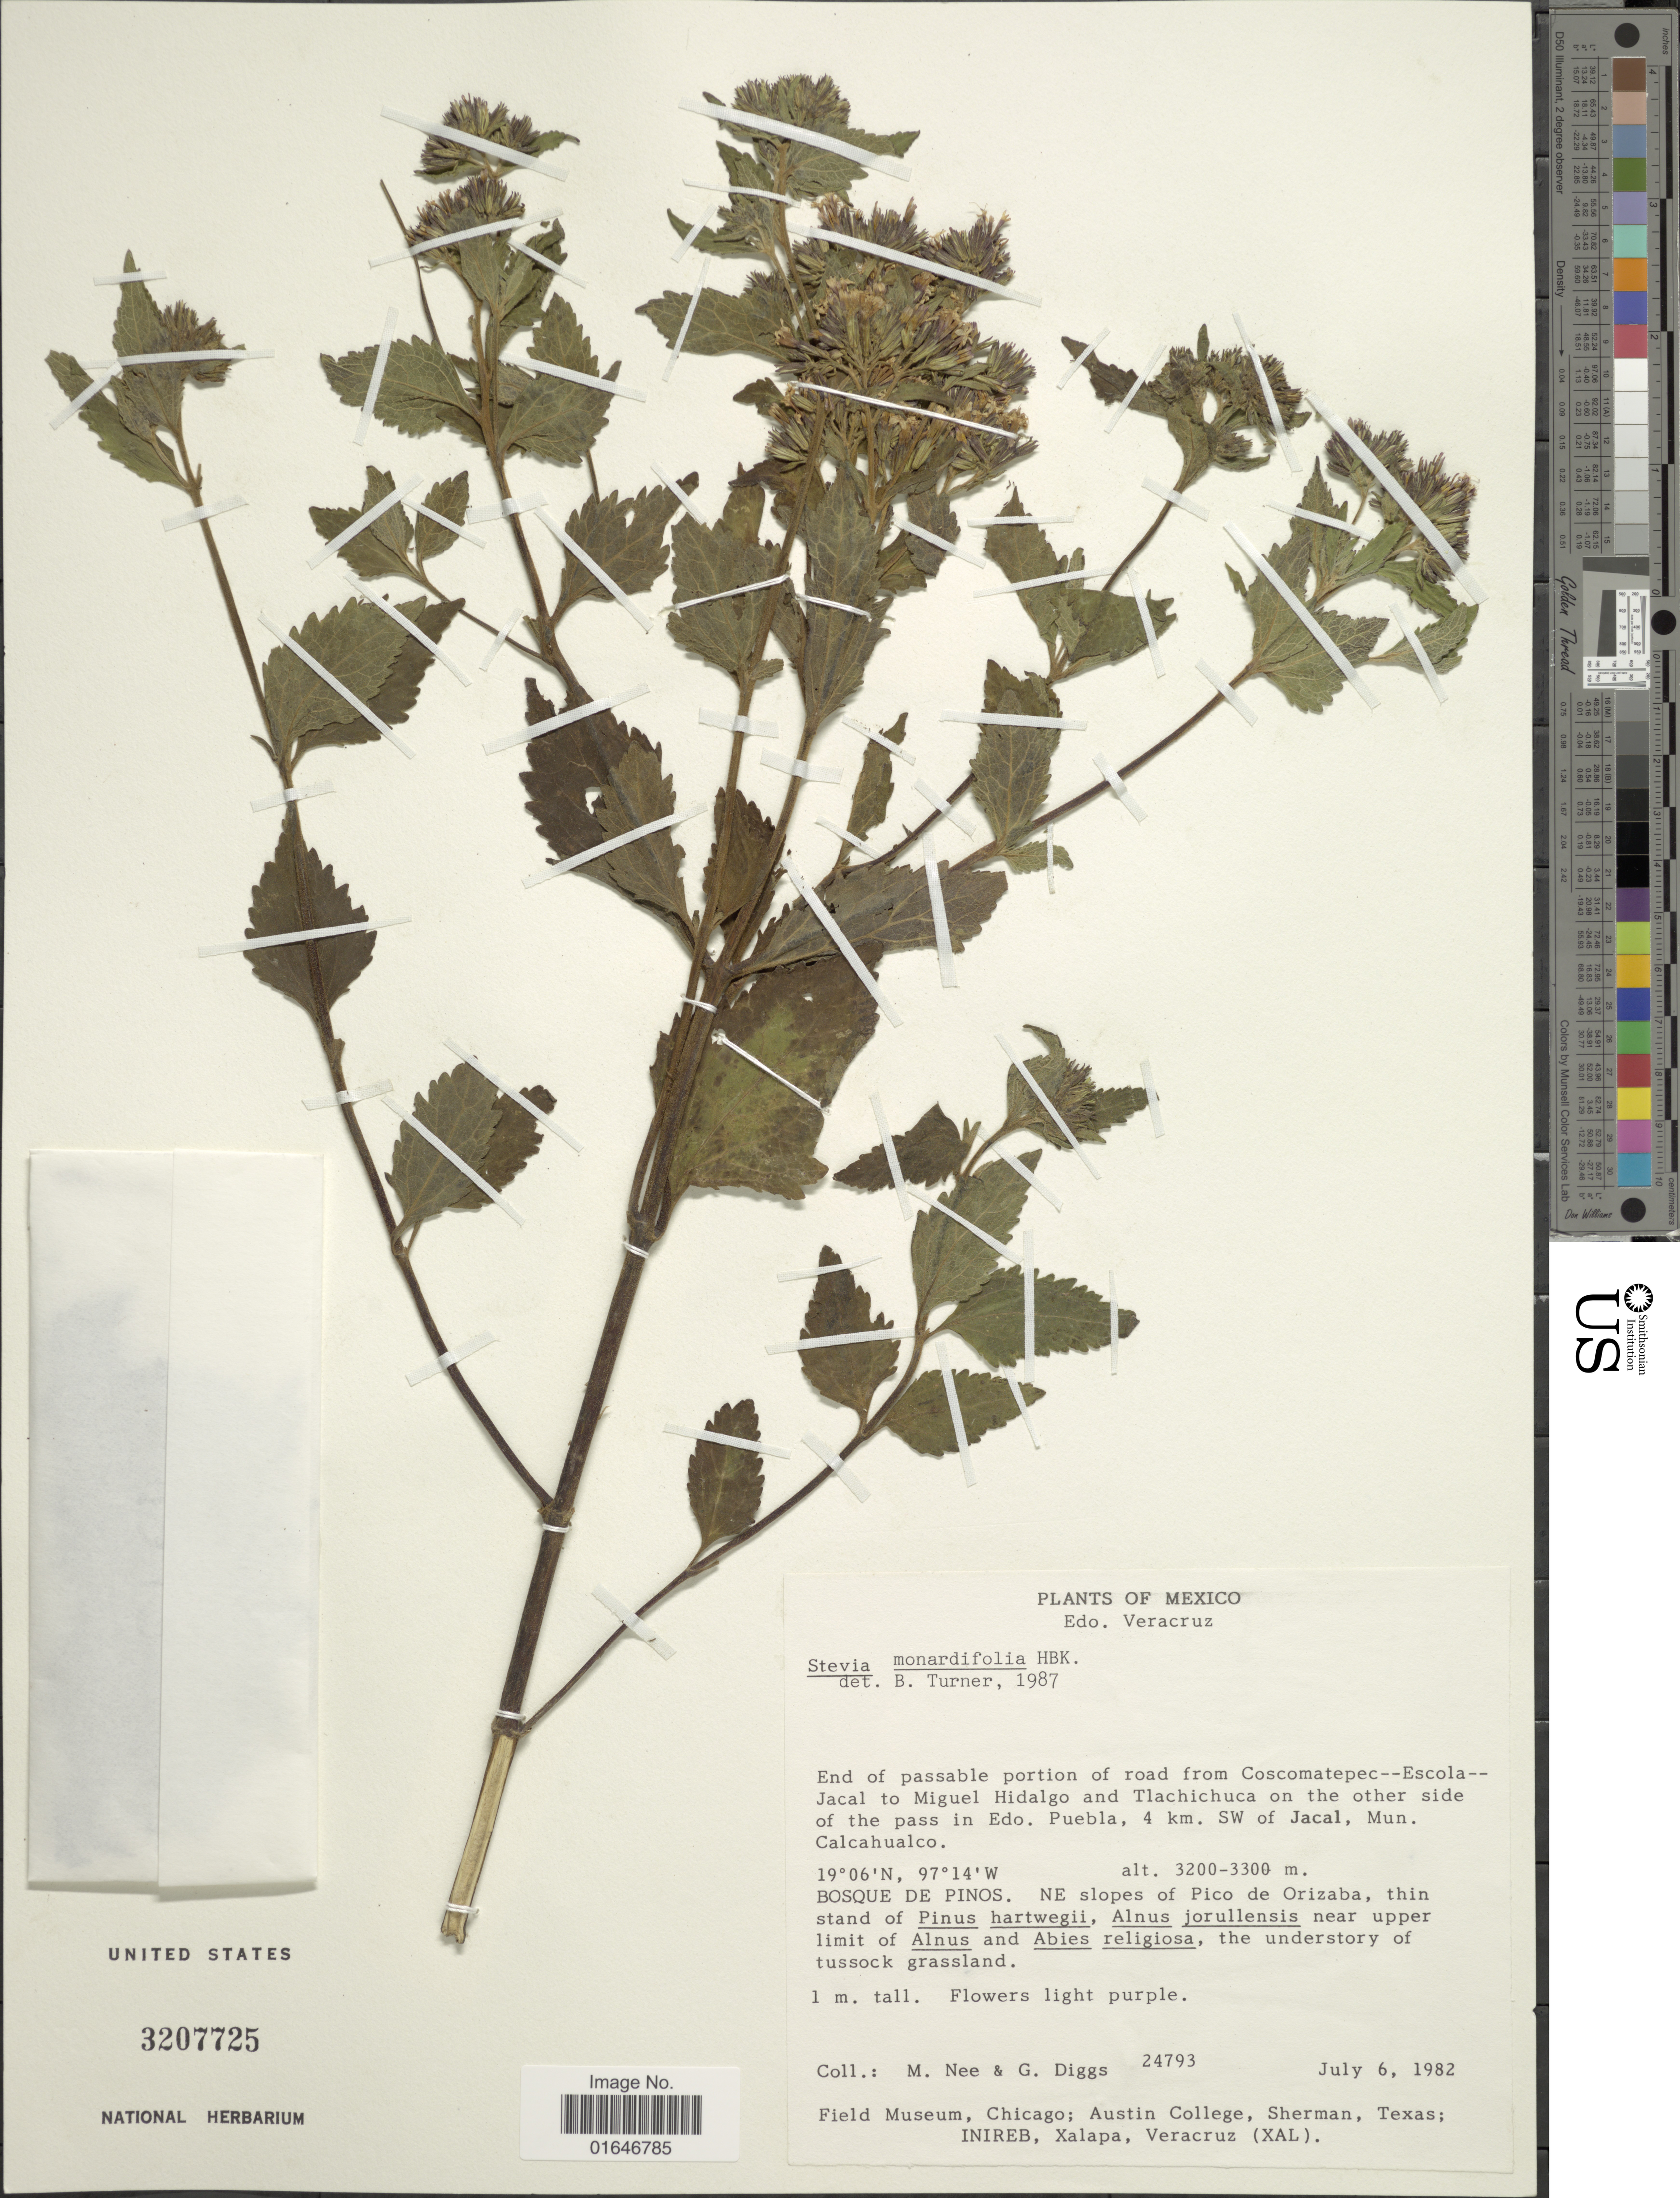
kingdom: Plantae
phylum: Tracheophyta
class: Magnoliopsida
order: Asterales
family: Asteraceae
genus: Stevia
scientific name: Stevia monardifolia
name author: Kunth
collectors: M. Nee & G. Diggs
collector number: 24793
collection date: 1982-07-06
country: Mexico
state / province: Veracruz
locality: Edo. Veracruz, end of passable portion of road from Coscomatepec-Escola-Jacal to Miguel Hidalgo and Tlachichuca on the other side of the pass in Edo. Puebla, 4 km. SW of Jacal, Mun. Calcahualco, bosque de Pinos, NE slopes of Pico de Orizaba.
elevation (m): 3200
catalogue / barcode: US 3207725